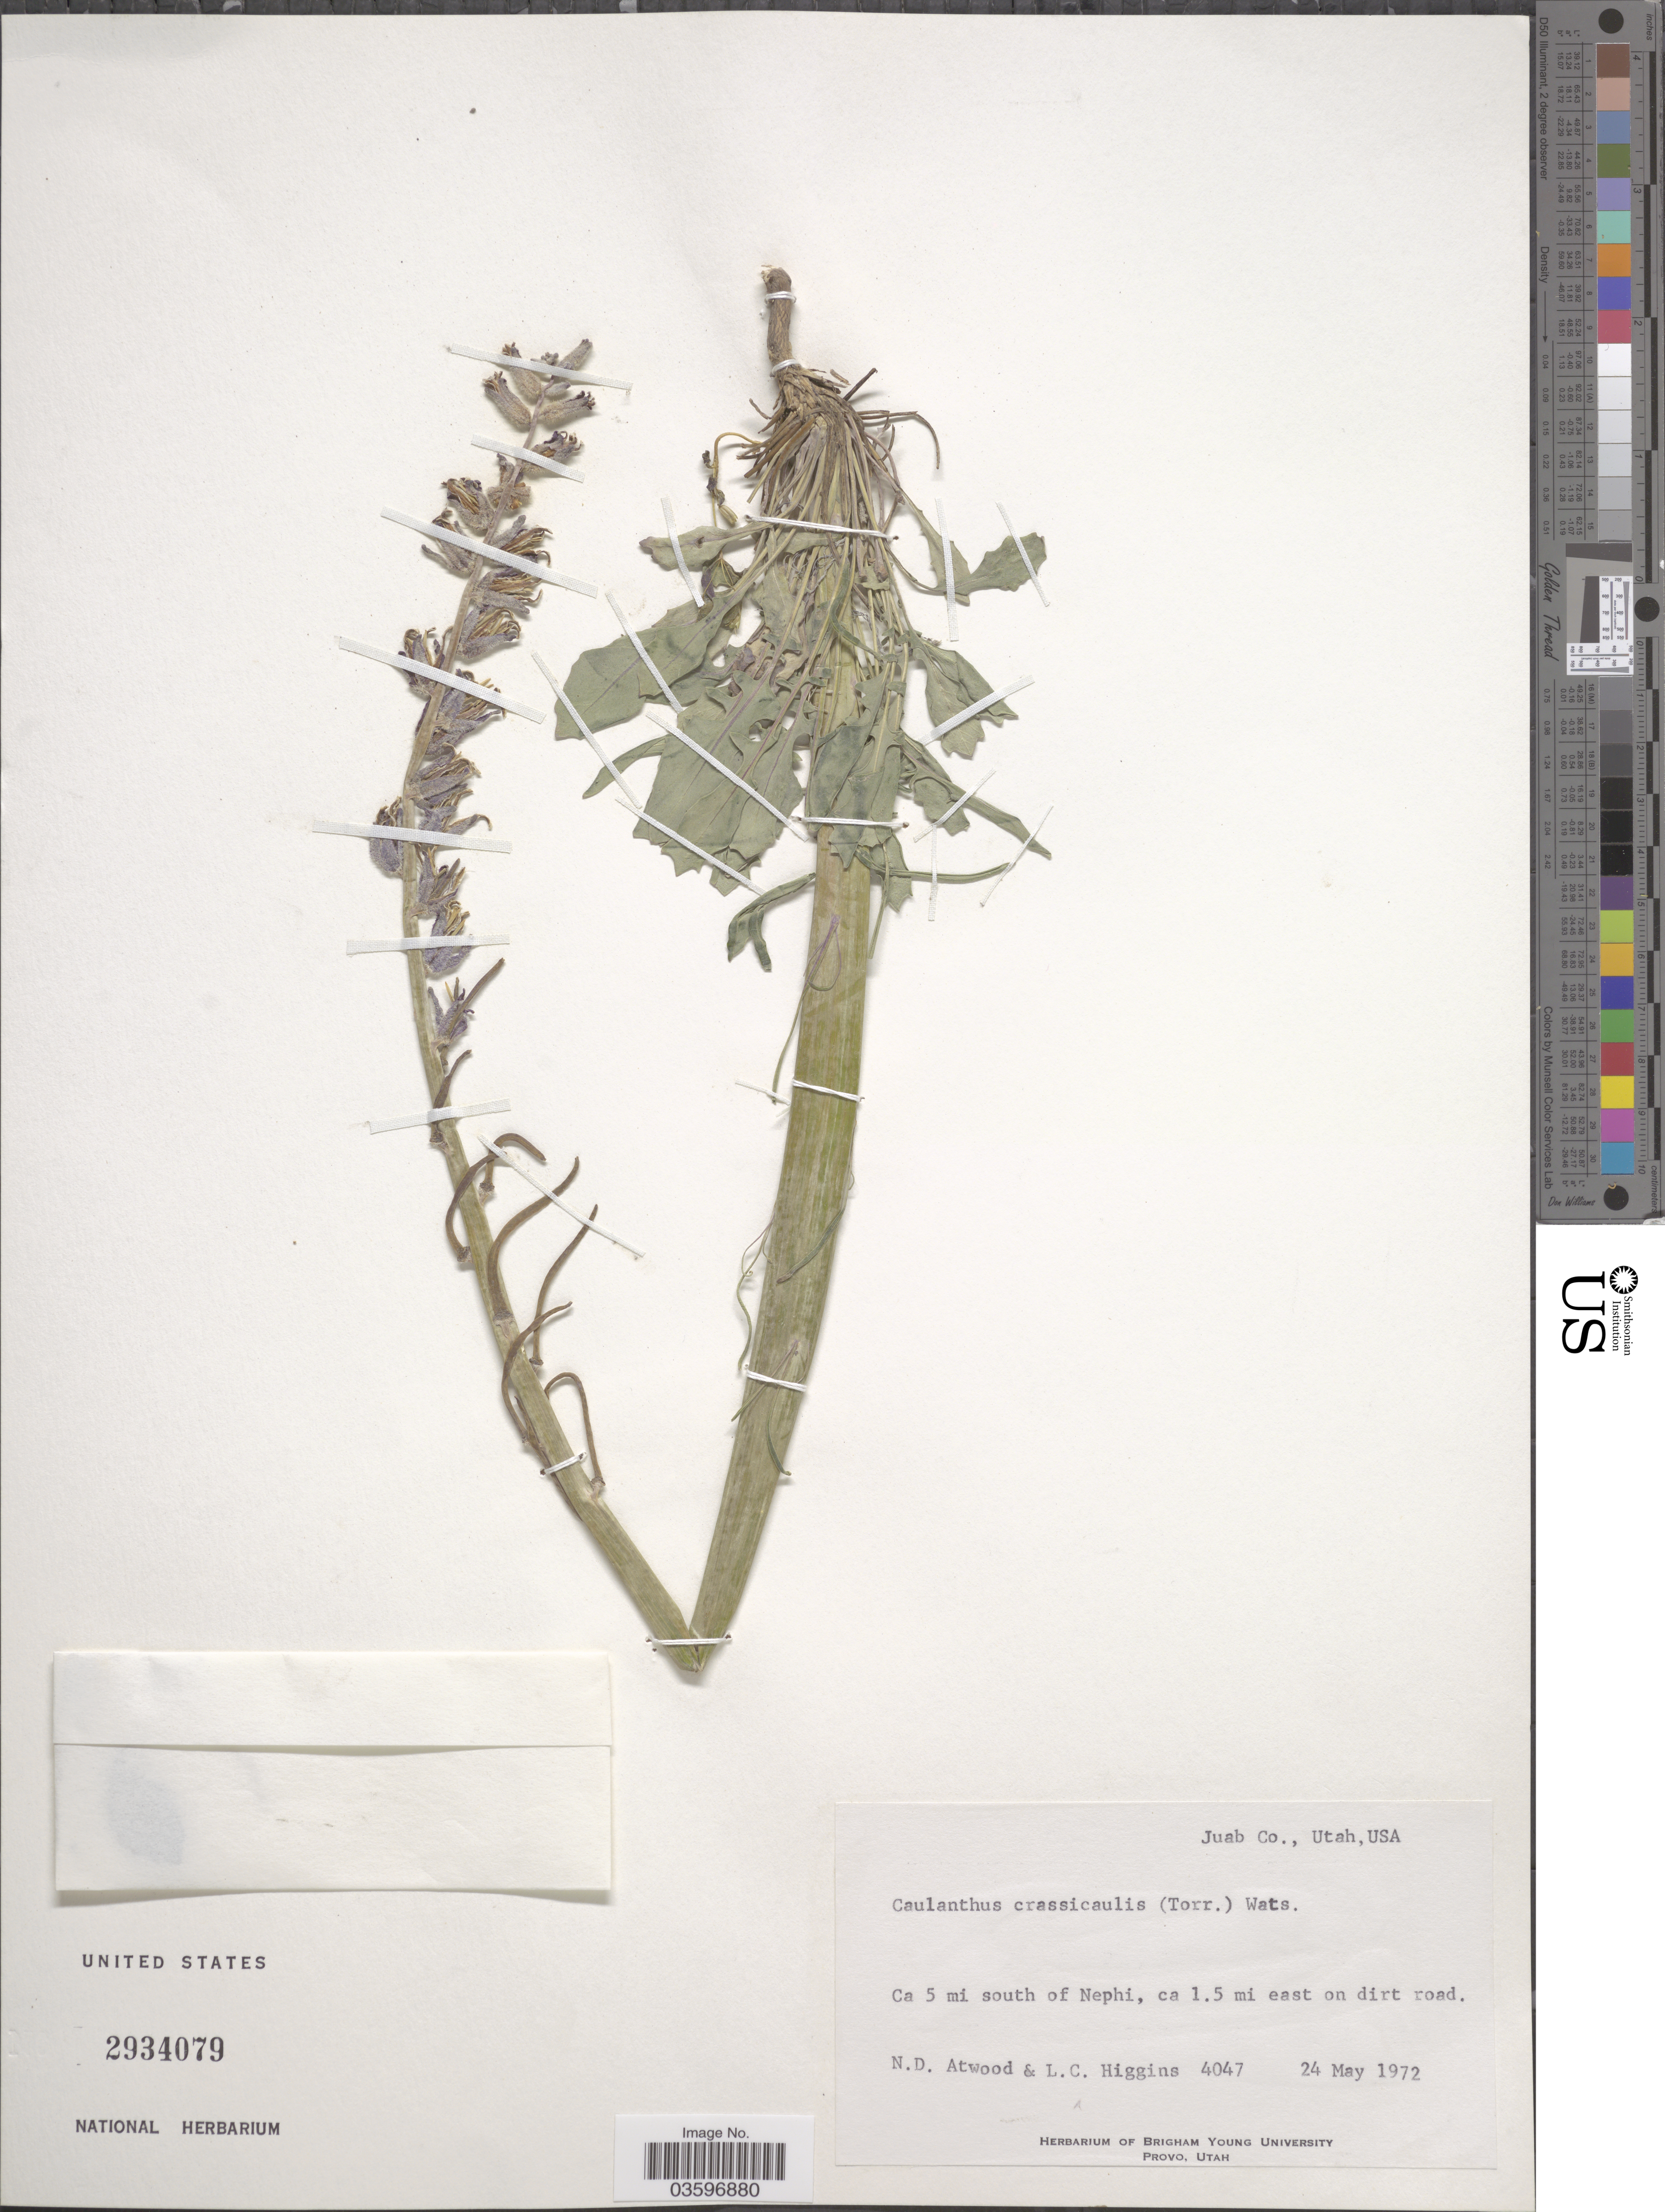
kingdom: Plantae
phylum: Tracheophyta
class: Magnoliopsida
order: Brassicales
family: Brassicaceae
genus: Caulanthus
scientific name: Caulanthus crassicaulis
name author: S. Watson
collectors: N. Atwood & L. Higgins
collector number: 4047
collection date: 1972-05-24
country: United States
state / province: Utah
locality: Juab Co. USA. Ca 5 mi south of Nephi, ca 1.5 mi east on dirt road.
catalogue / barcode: US 2934079